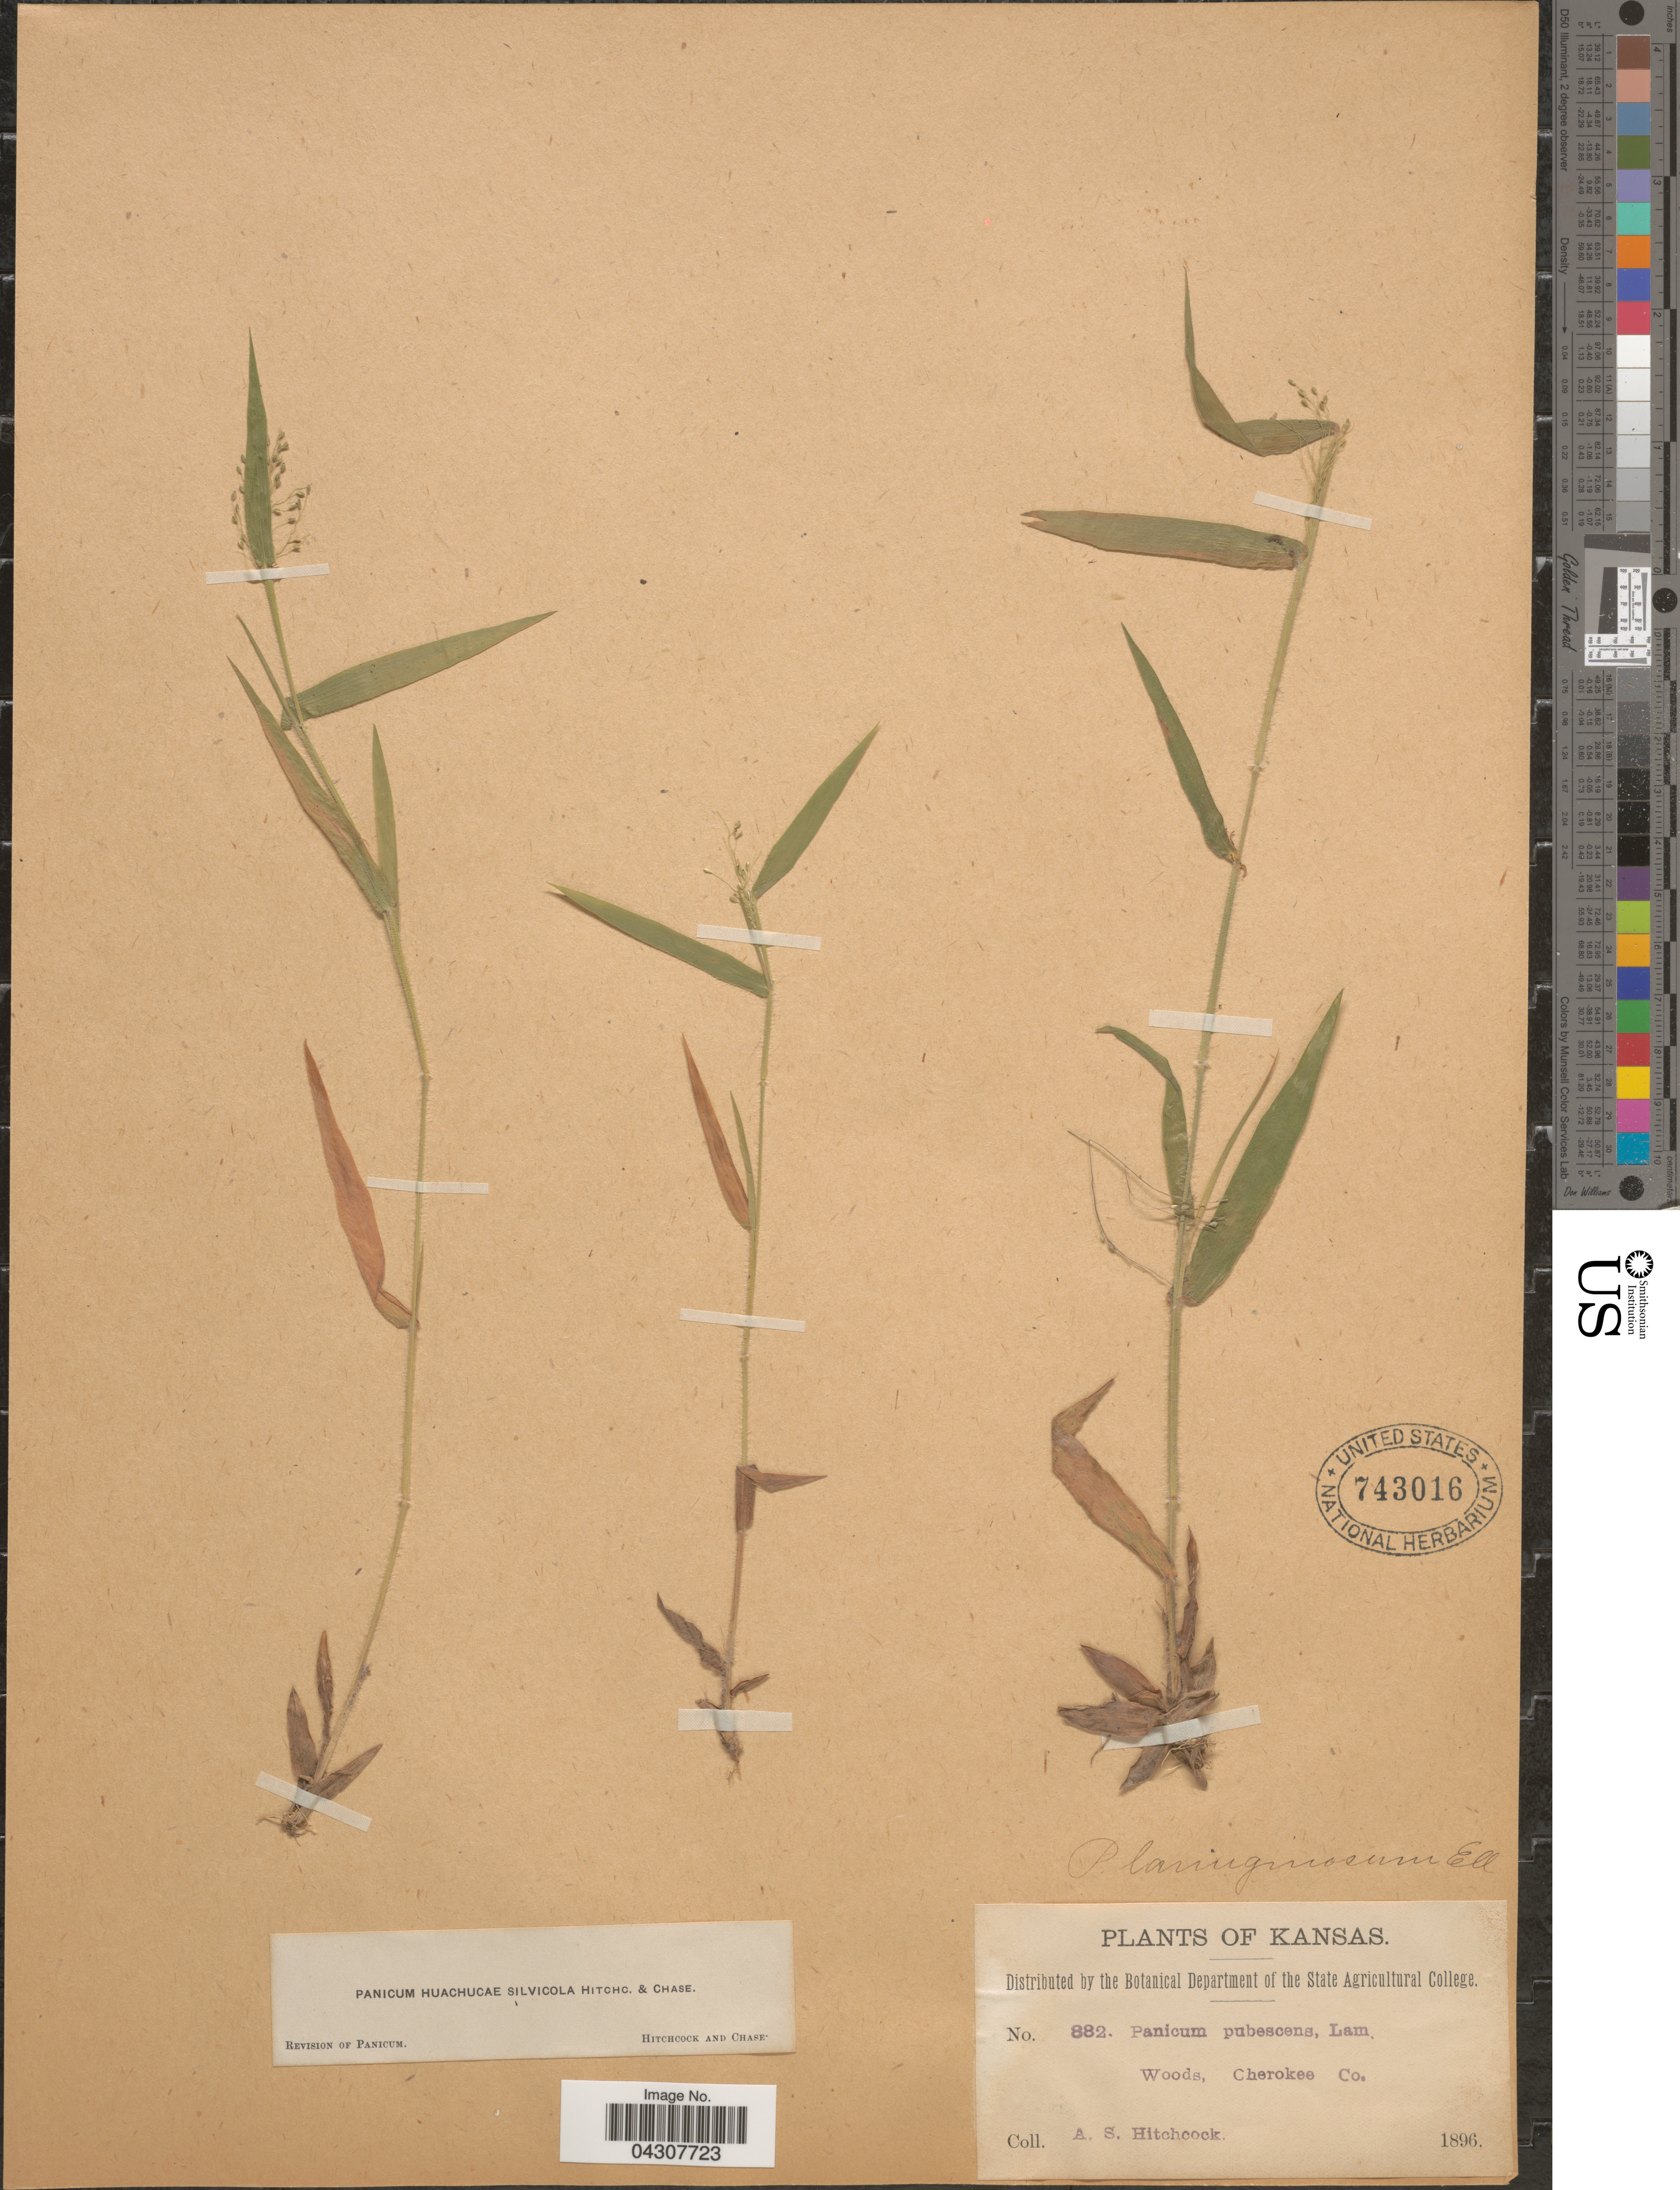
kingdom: Plantae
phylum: Tracheophyta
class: Liliopsida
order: Poales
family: Poaceae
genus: Dichanthelium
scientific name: Dichanthelium acuminatum var. acuminatum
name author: (Sw.) Gould & C.A. Clark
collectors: A. S. Hitchcock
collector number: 882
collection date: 1896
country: United States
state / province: Kansas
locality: Woods, Cherokee Co.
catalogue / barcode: US 743016